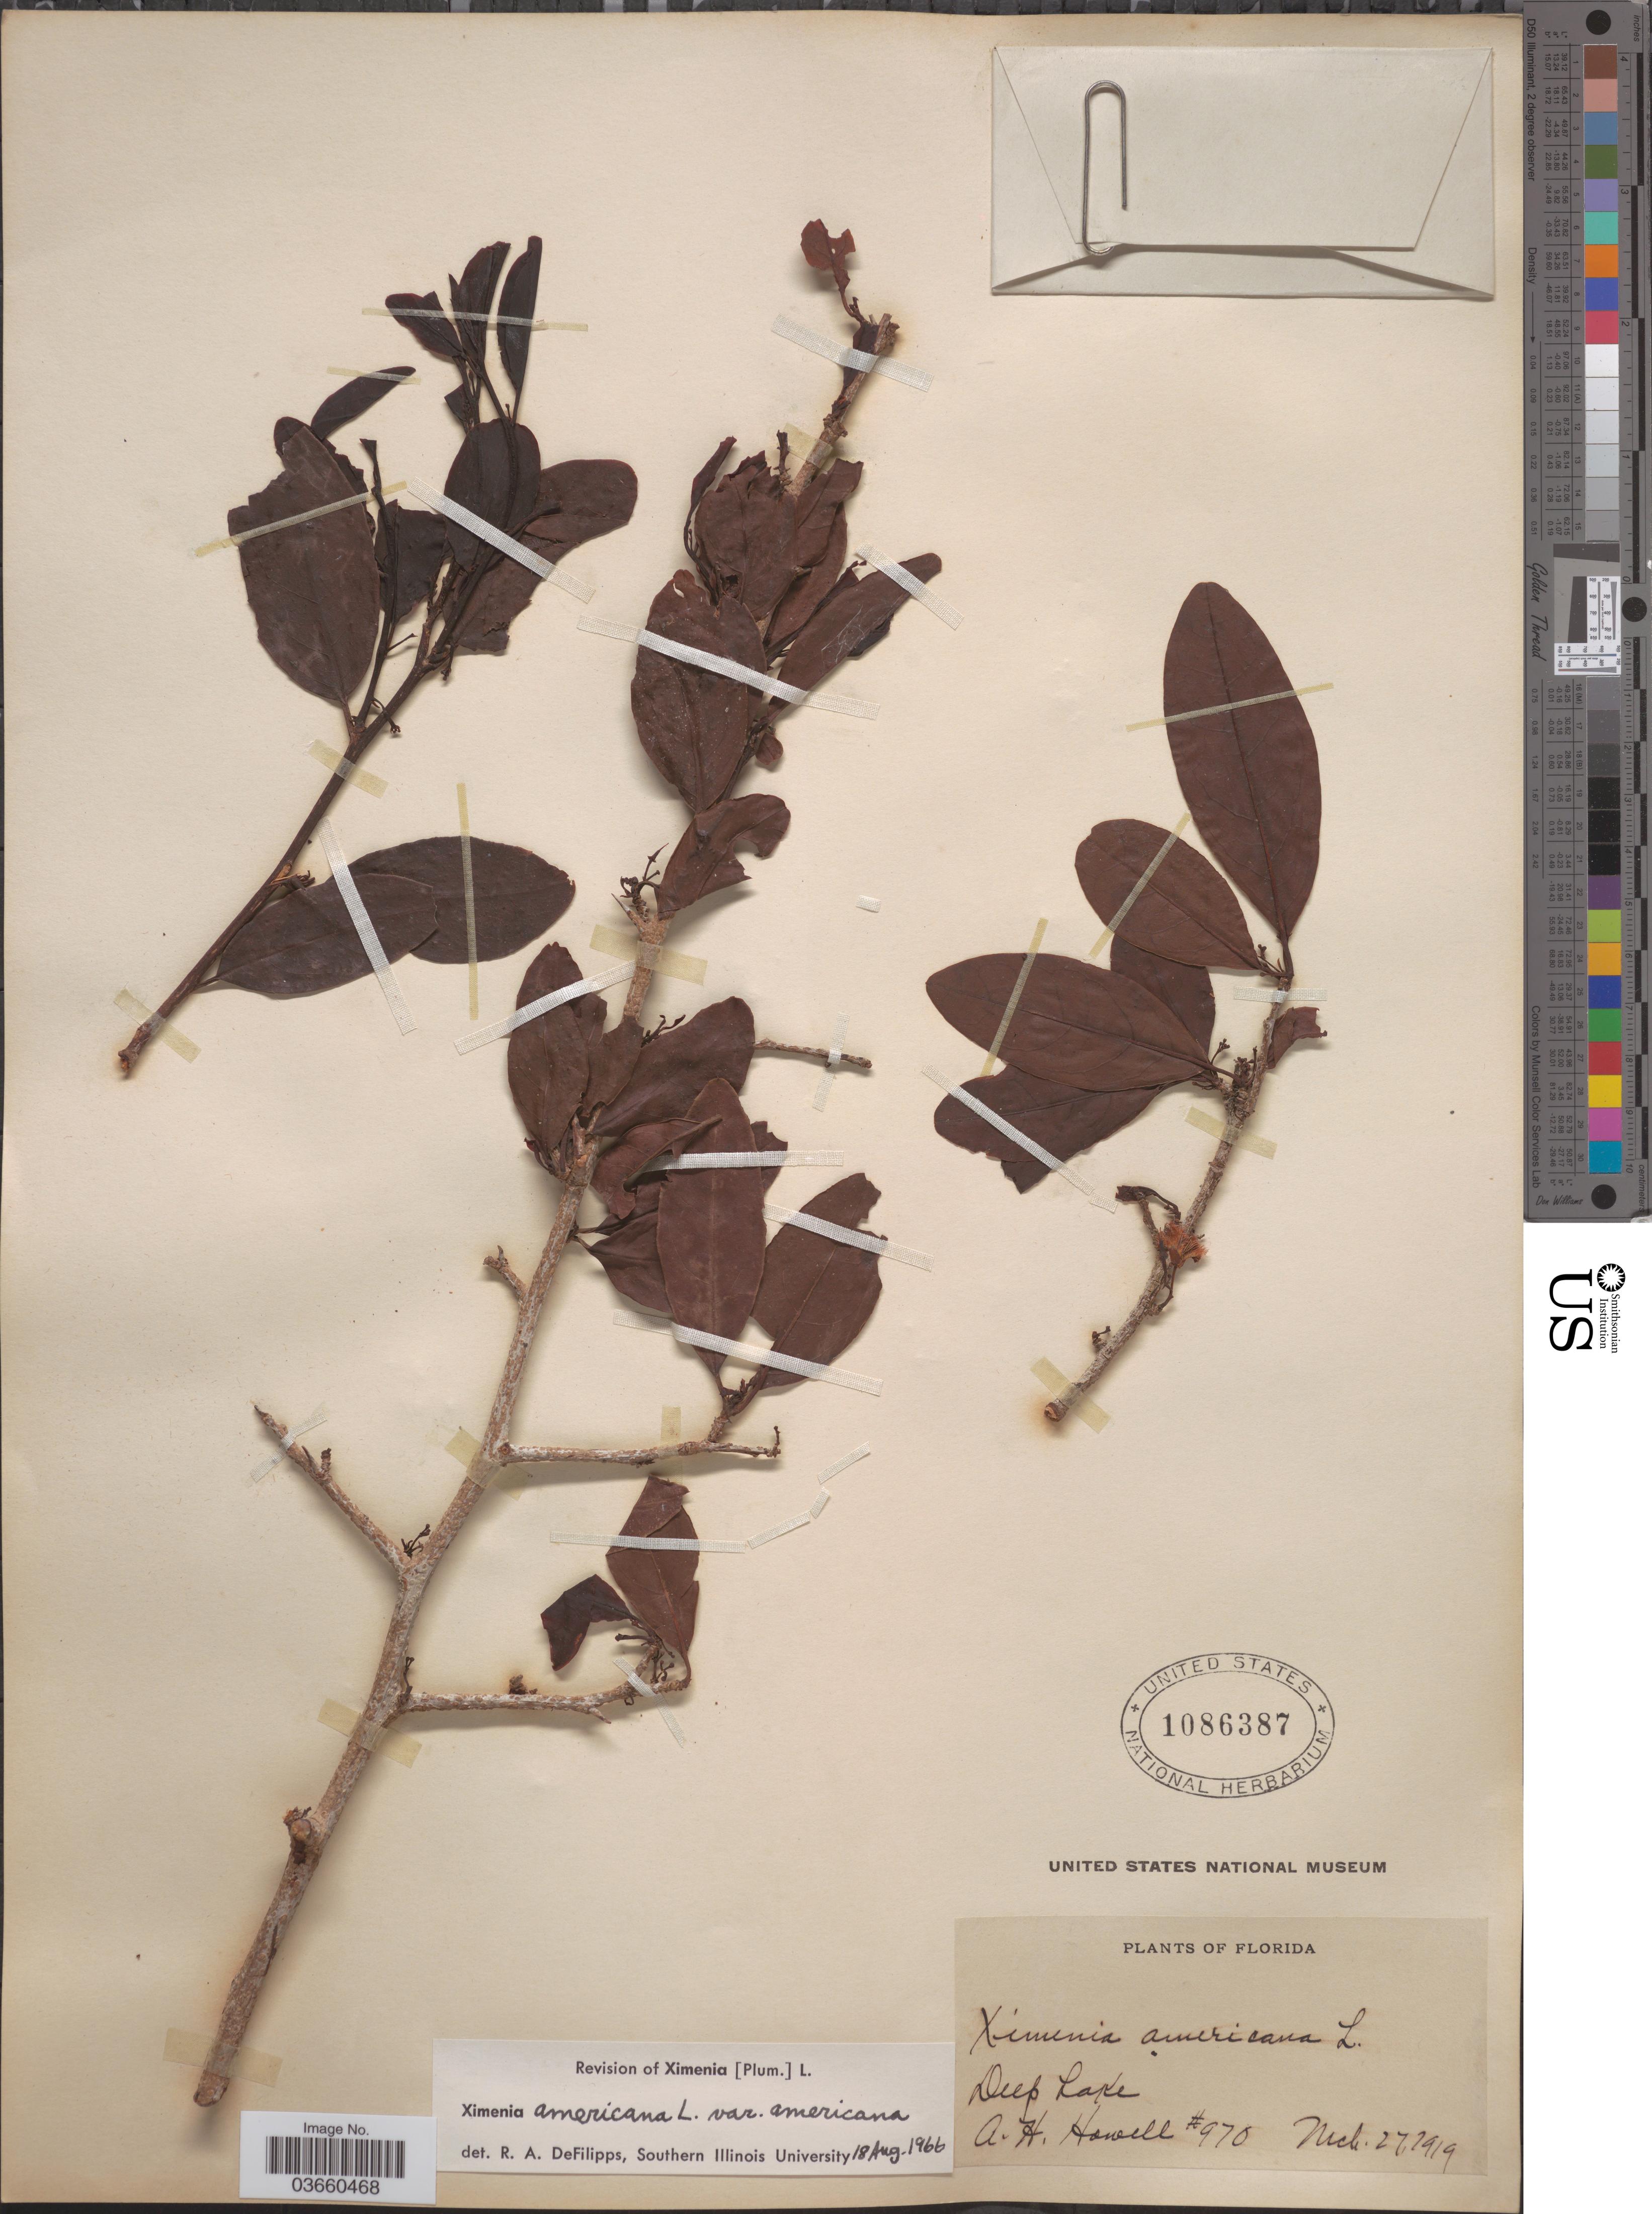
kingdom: Plantae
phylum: Tracheophyta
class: Magnoliopsida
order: Santalales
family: Ximeniaceae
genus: Ximenia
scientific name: Ximenia americana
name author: L.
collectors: A. Howell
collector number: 970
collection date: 1919-03-27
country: United States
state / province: Florida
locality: Deep Lake.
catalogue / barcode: US 1086387